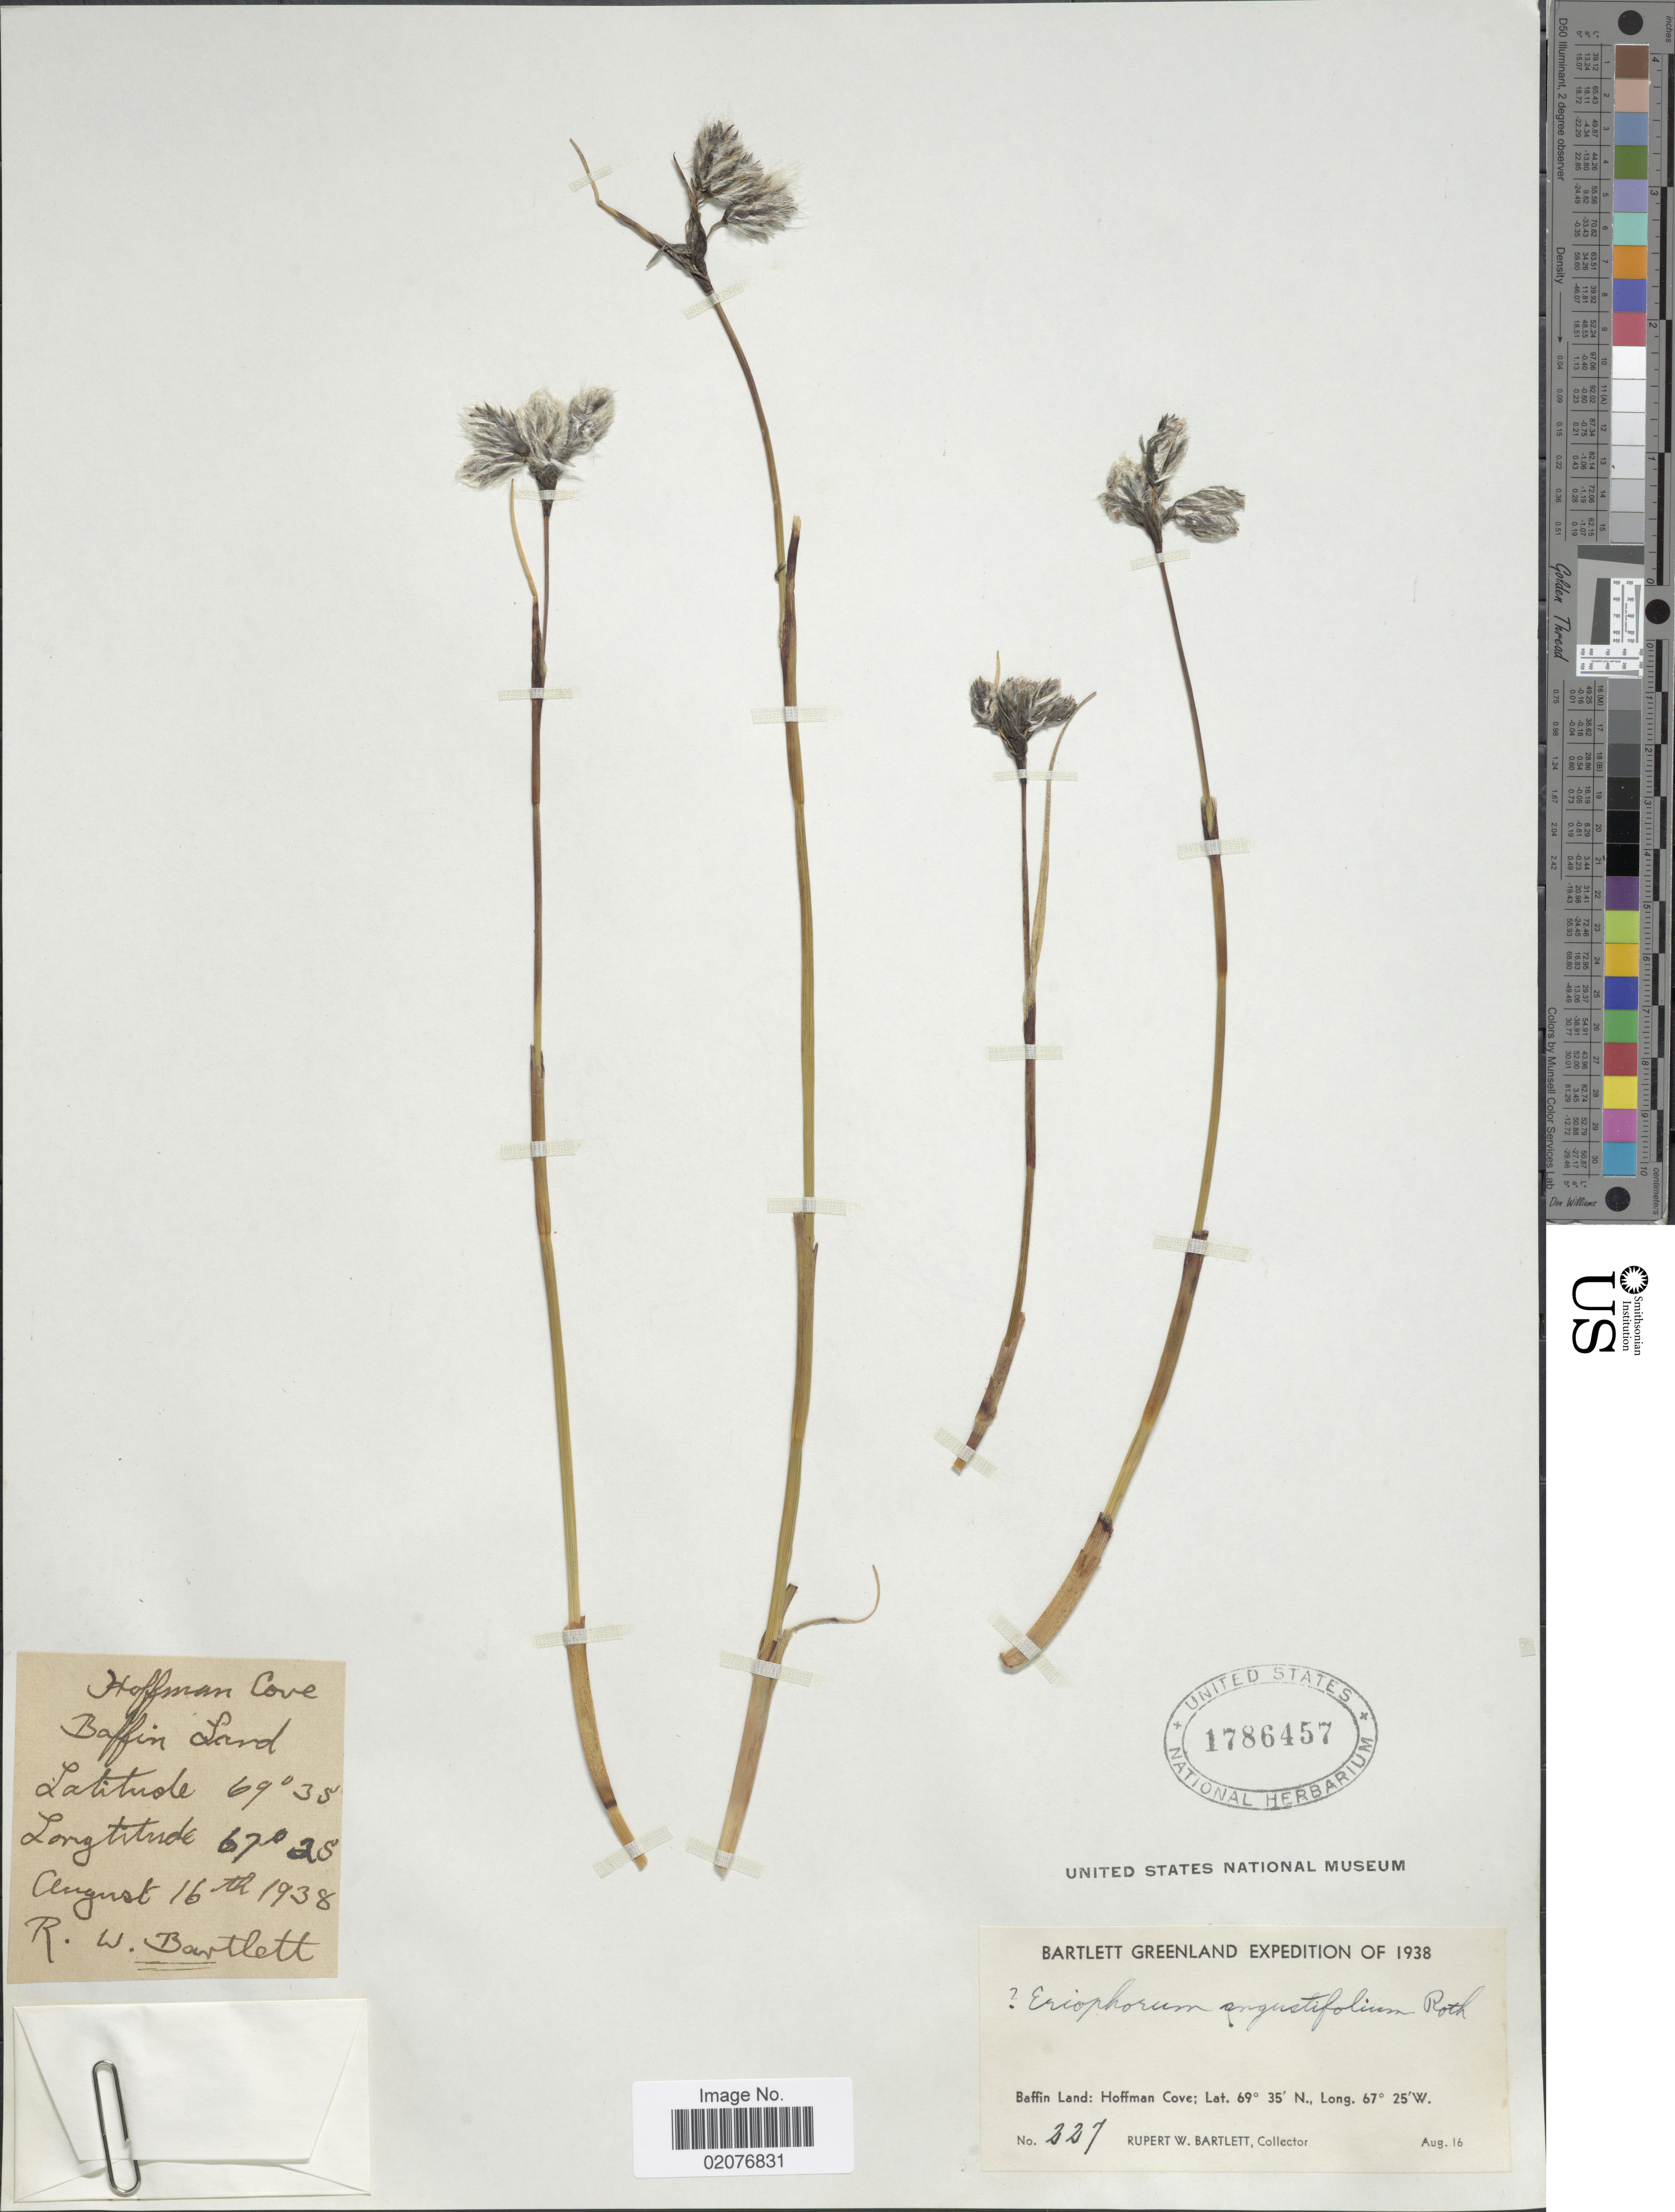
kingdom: Plantae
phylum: Tracheophyta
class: Liliopsida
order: Poales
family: Cyperaceae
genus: Eriophorum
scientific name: Eriophorum angustifolium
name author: Honck.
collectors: R. W. Bartlett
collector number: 227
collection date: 1938-08-16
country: Canada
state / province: Nunavut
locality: Bartlett Greenland Expedition, Baffin Land: Hoffman Cove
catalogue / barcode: US 1786457